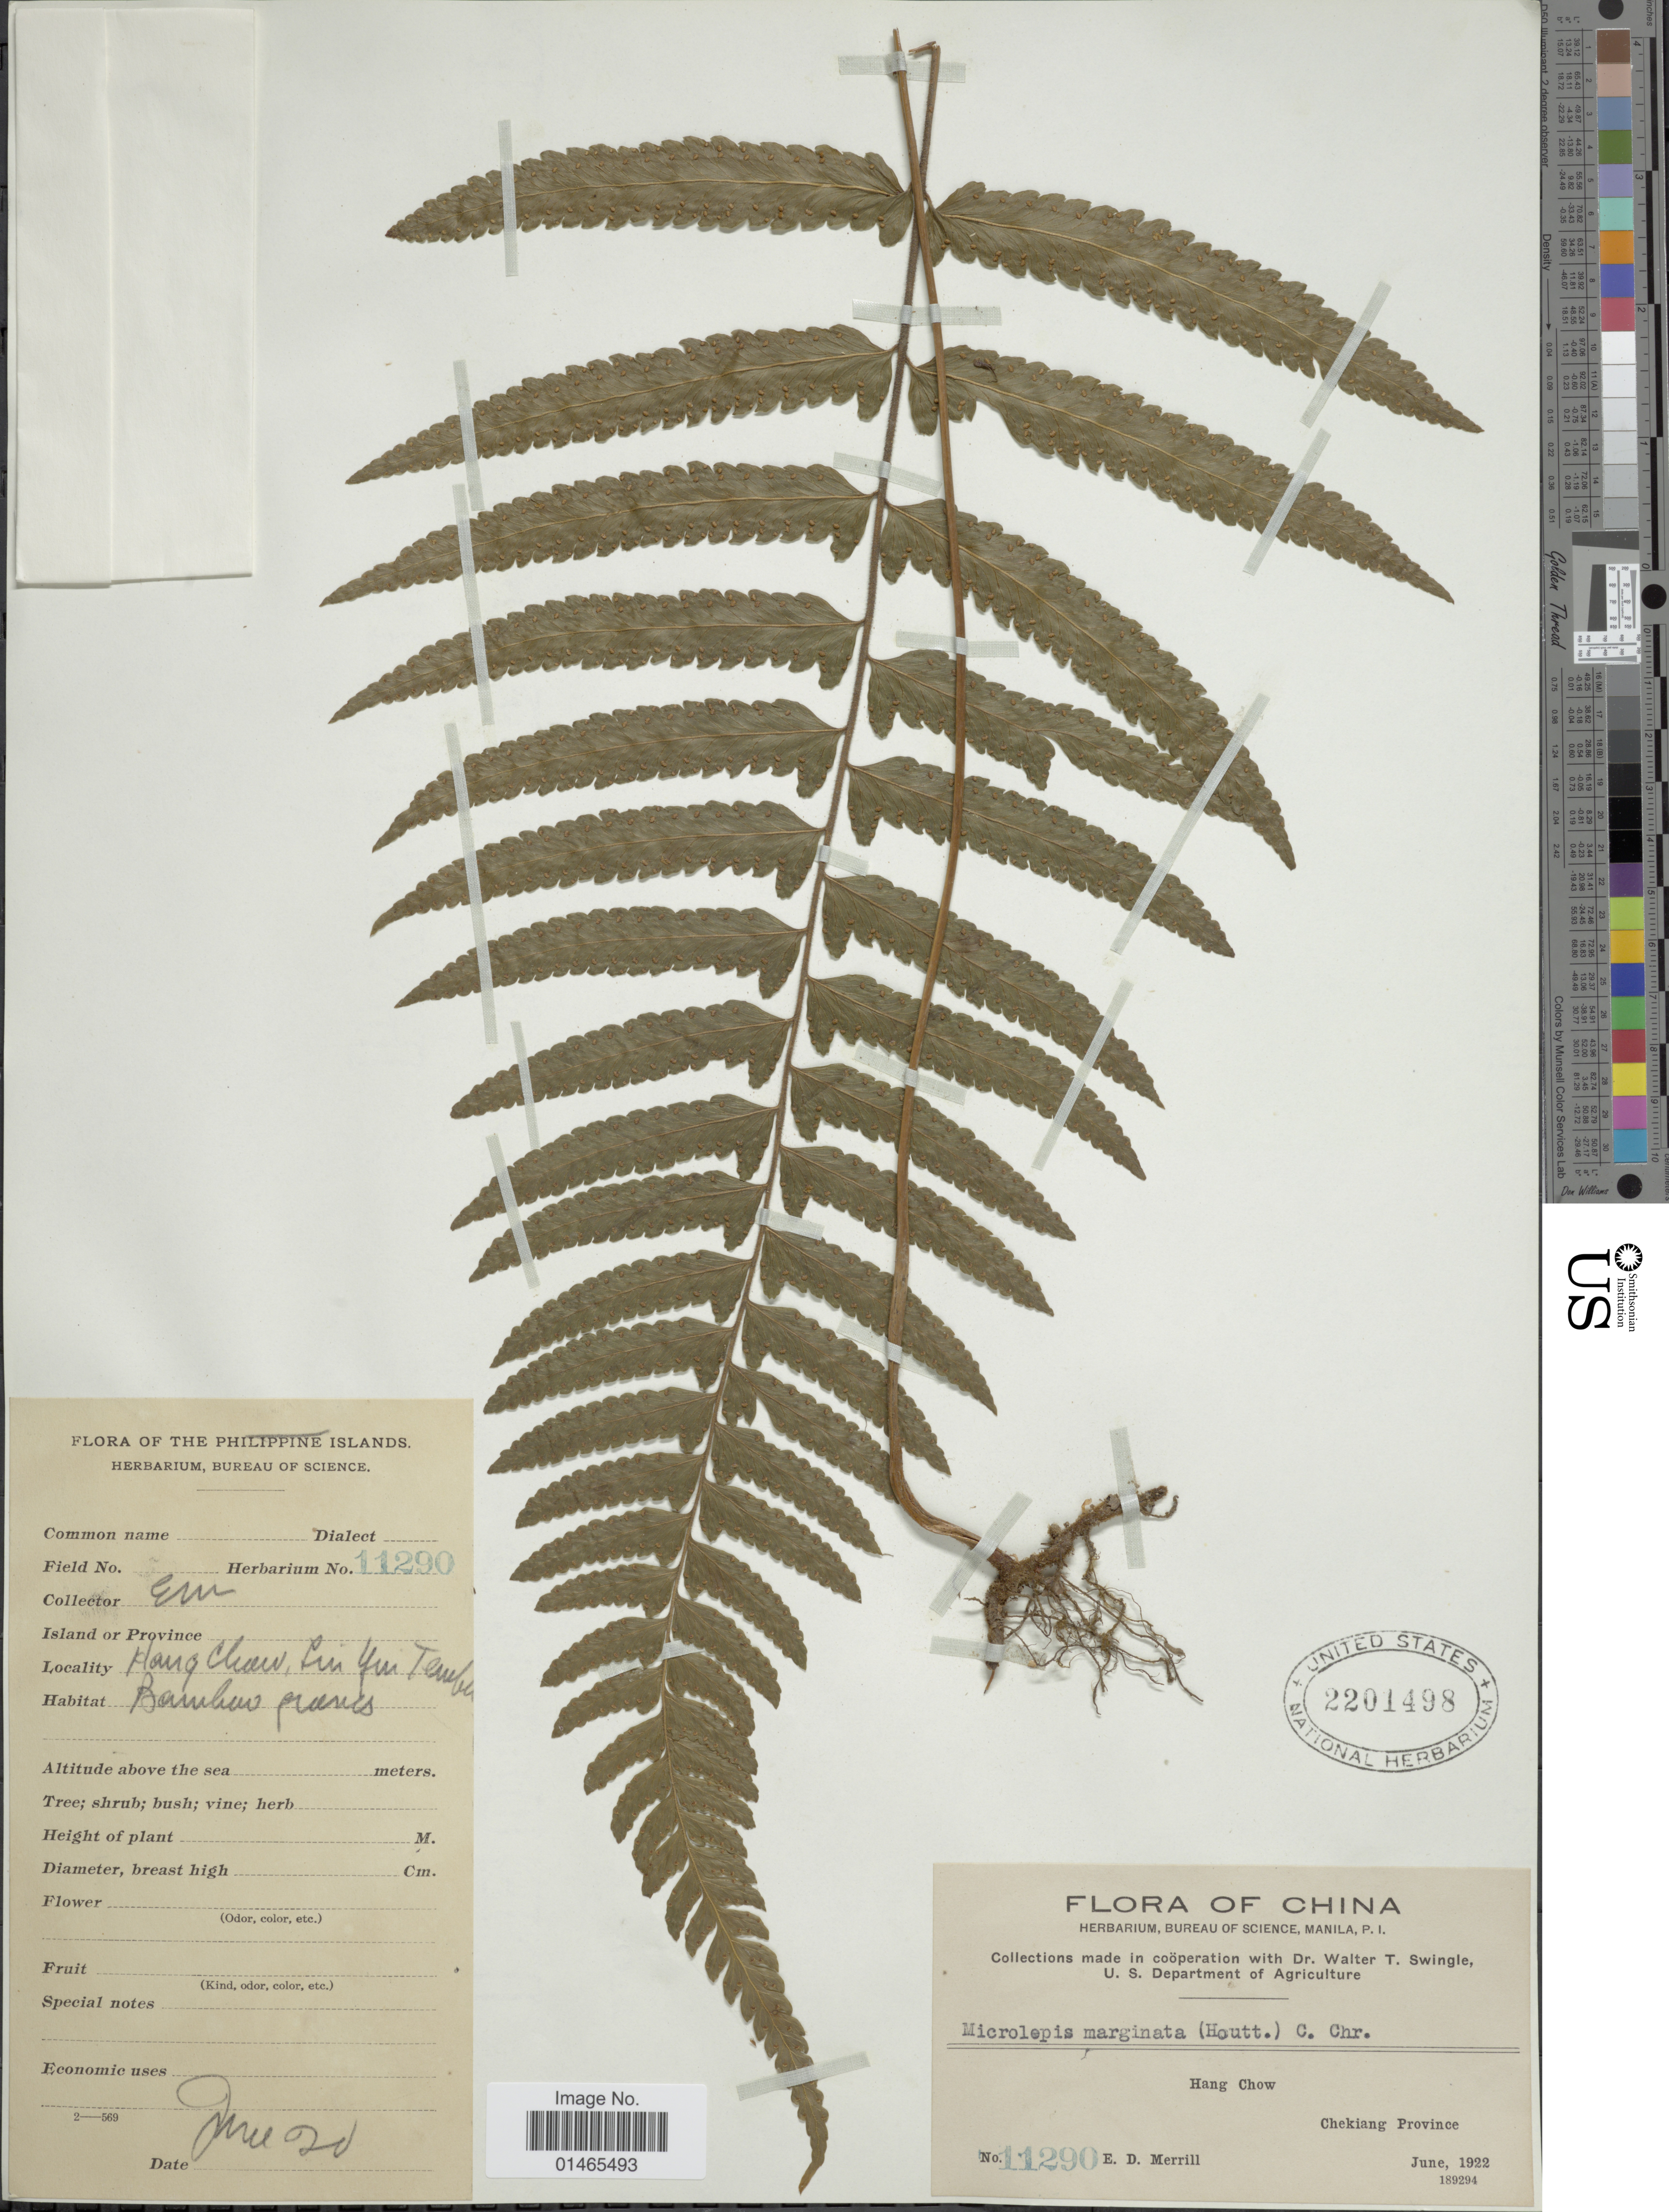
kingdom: Plantae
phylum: Tracheophyta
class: Polypodiopsida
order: Polypodiales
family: Dennstaedtiaceae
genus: Microlepia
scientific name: Microlepia marginata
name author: (Houtt.) C. Chr.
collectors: E. D. Merrill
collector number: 11290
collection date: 1922-06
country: China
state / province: Zhejiang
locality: Chekiang Province, Hang Chow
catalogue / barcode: US 2201498